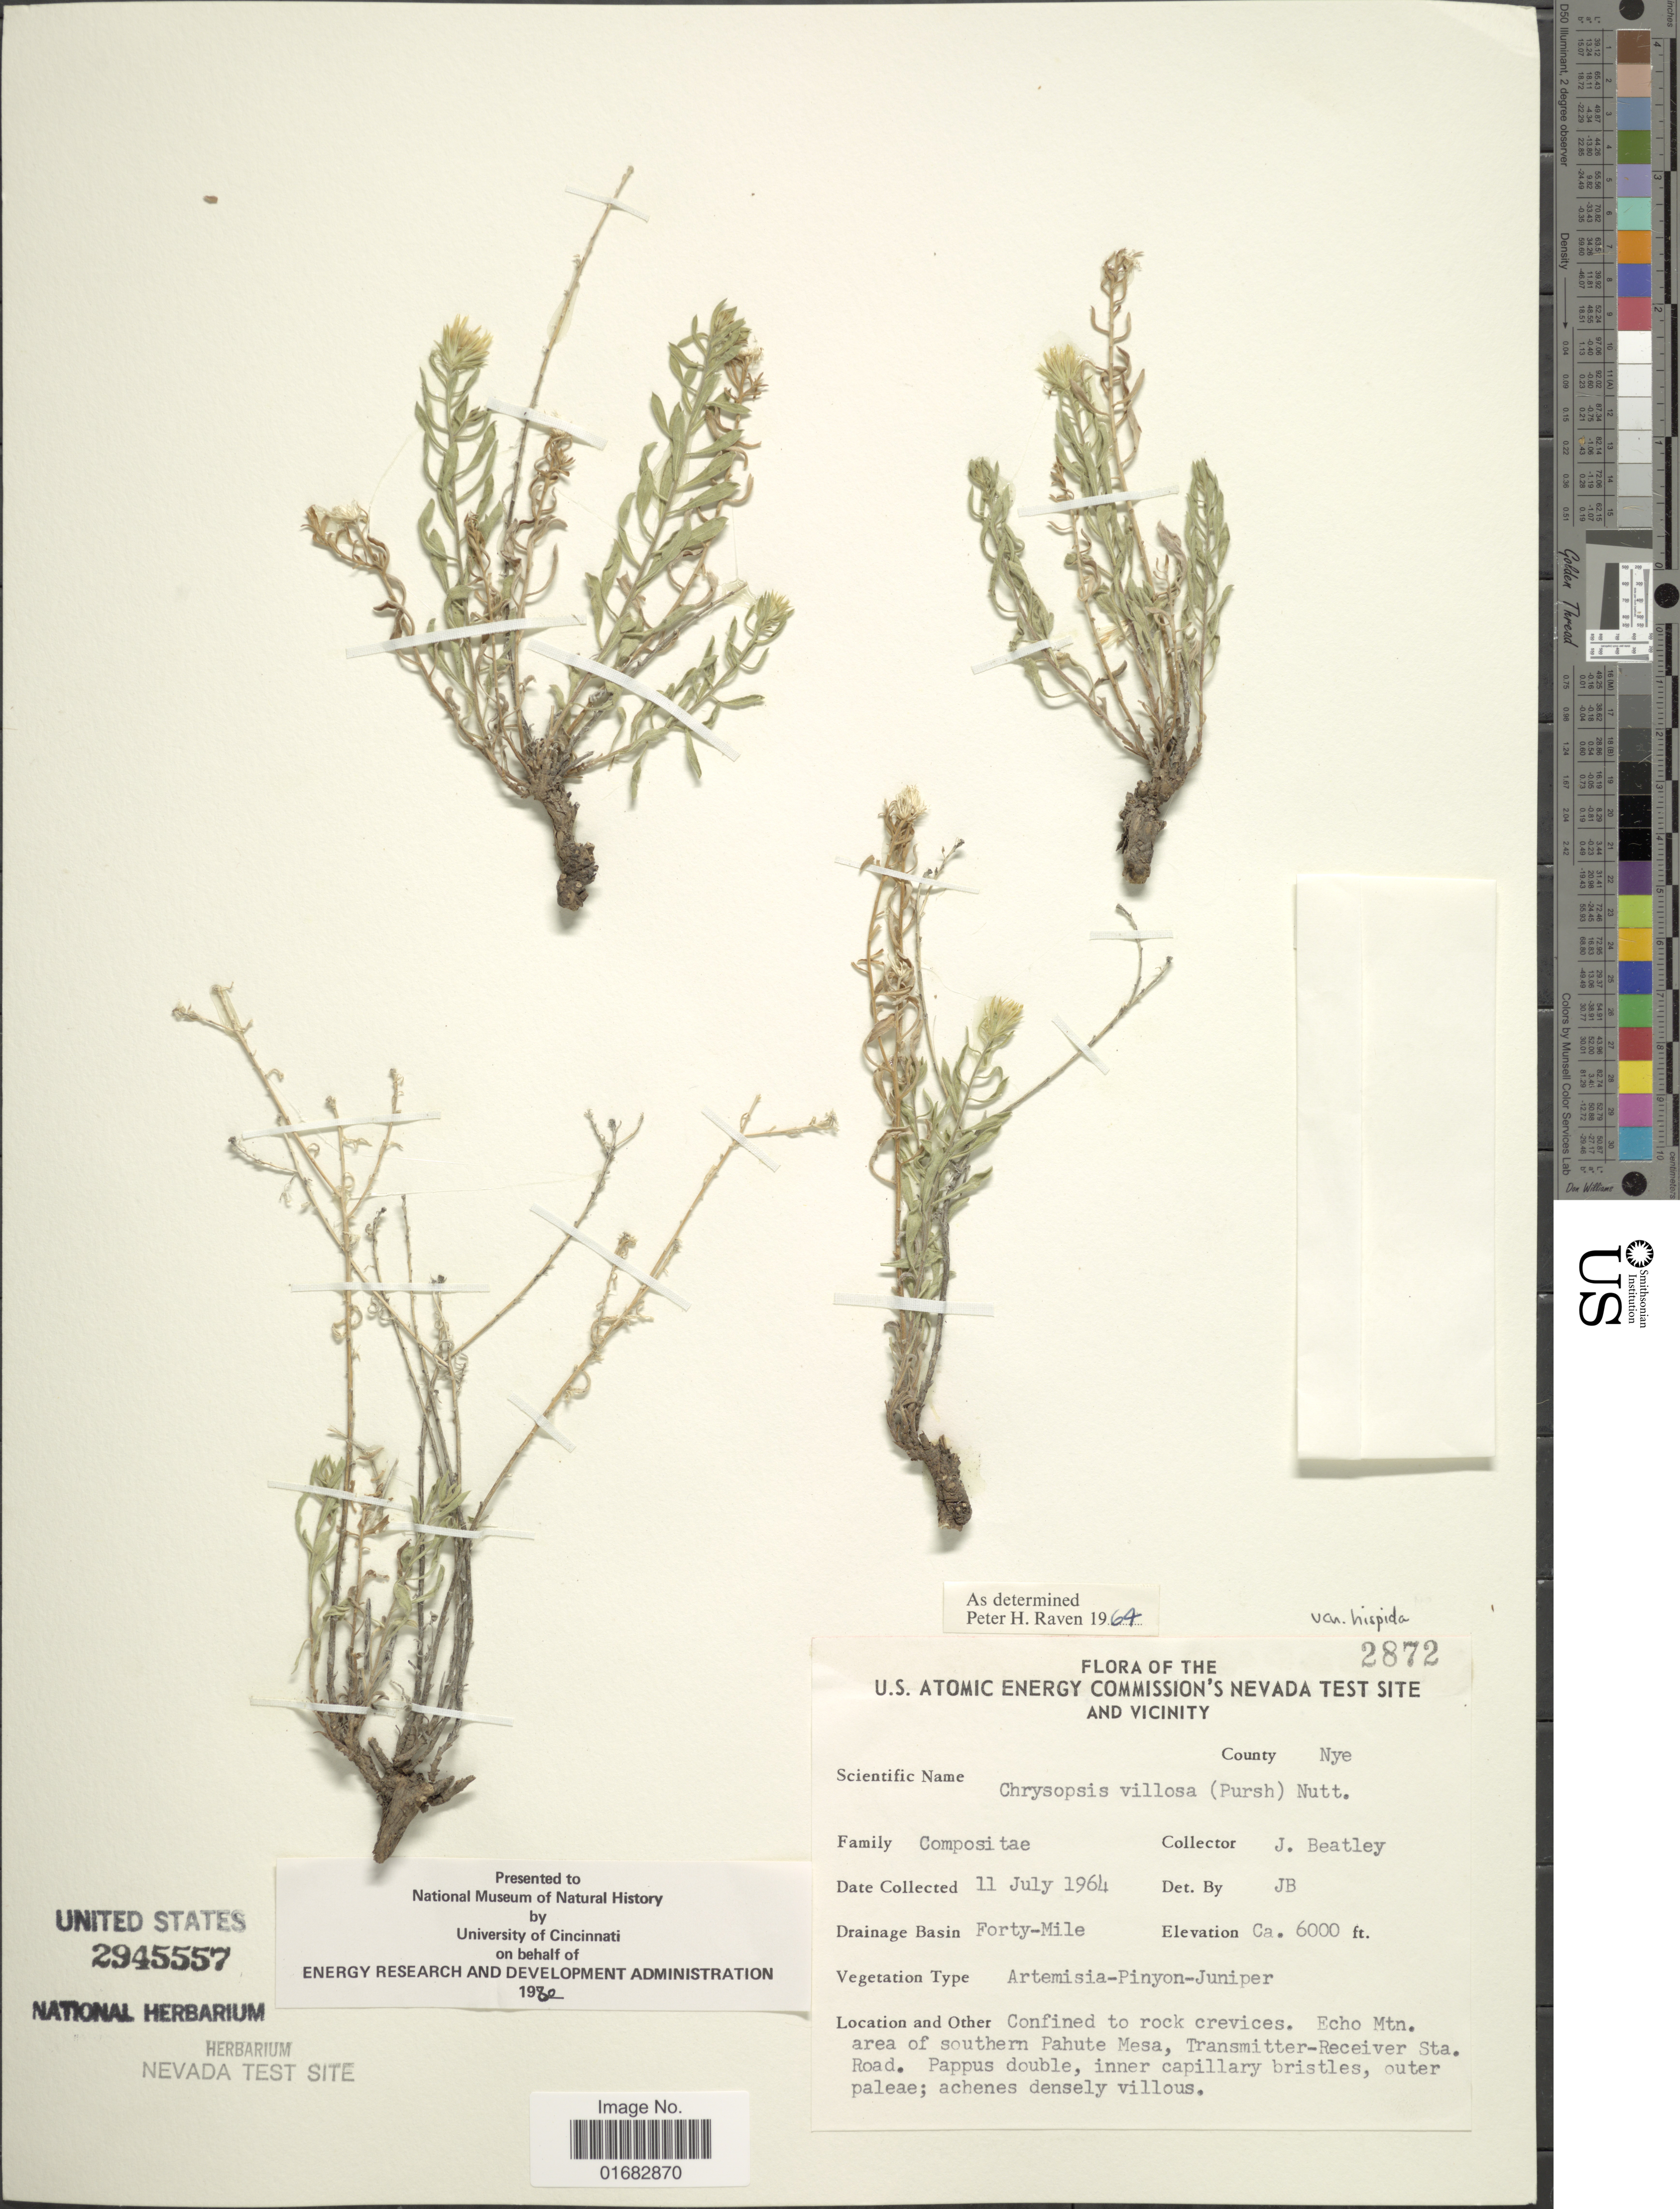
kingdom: Plantae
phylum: Tracheophyta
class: Magnoliopsida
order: Asterales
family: Asteraceae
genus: Heterotheca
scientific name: Heterotheca villosa var. hispida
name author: (Hook.) V.L. Harms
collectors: J. C. Beatley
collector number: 2872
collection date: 1964-07-11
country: United States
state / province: Nevada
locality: U.S. Atomic Energy Commission's Nevada Test Site and Vicinity, County Nye, Forty-Mile, Confined to rock crevices, Echo Mtn., area of southern Pahute Mesa, Transmitter-Receiver Sta. Road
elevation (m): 1829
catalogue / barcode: US 2945557